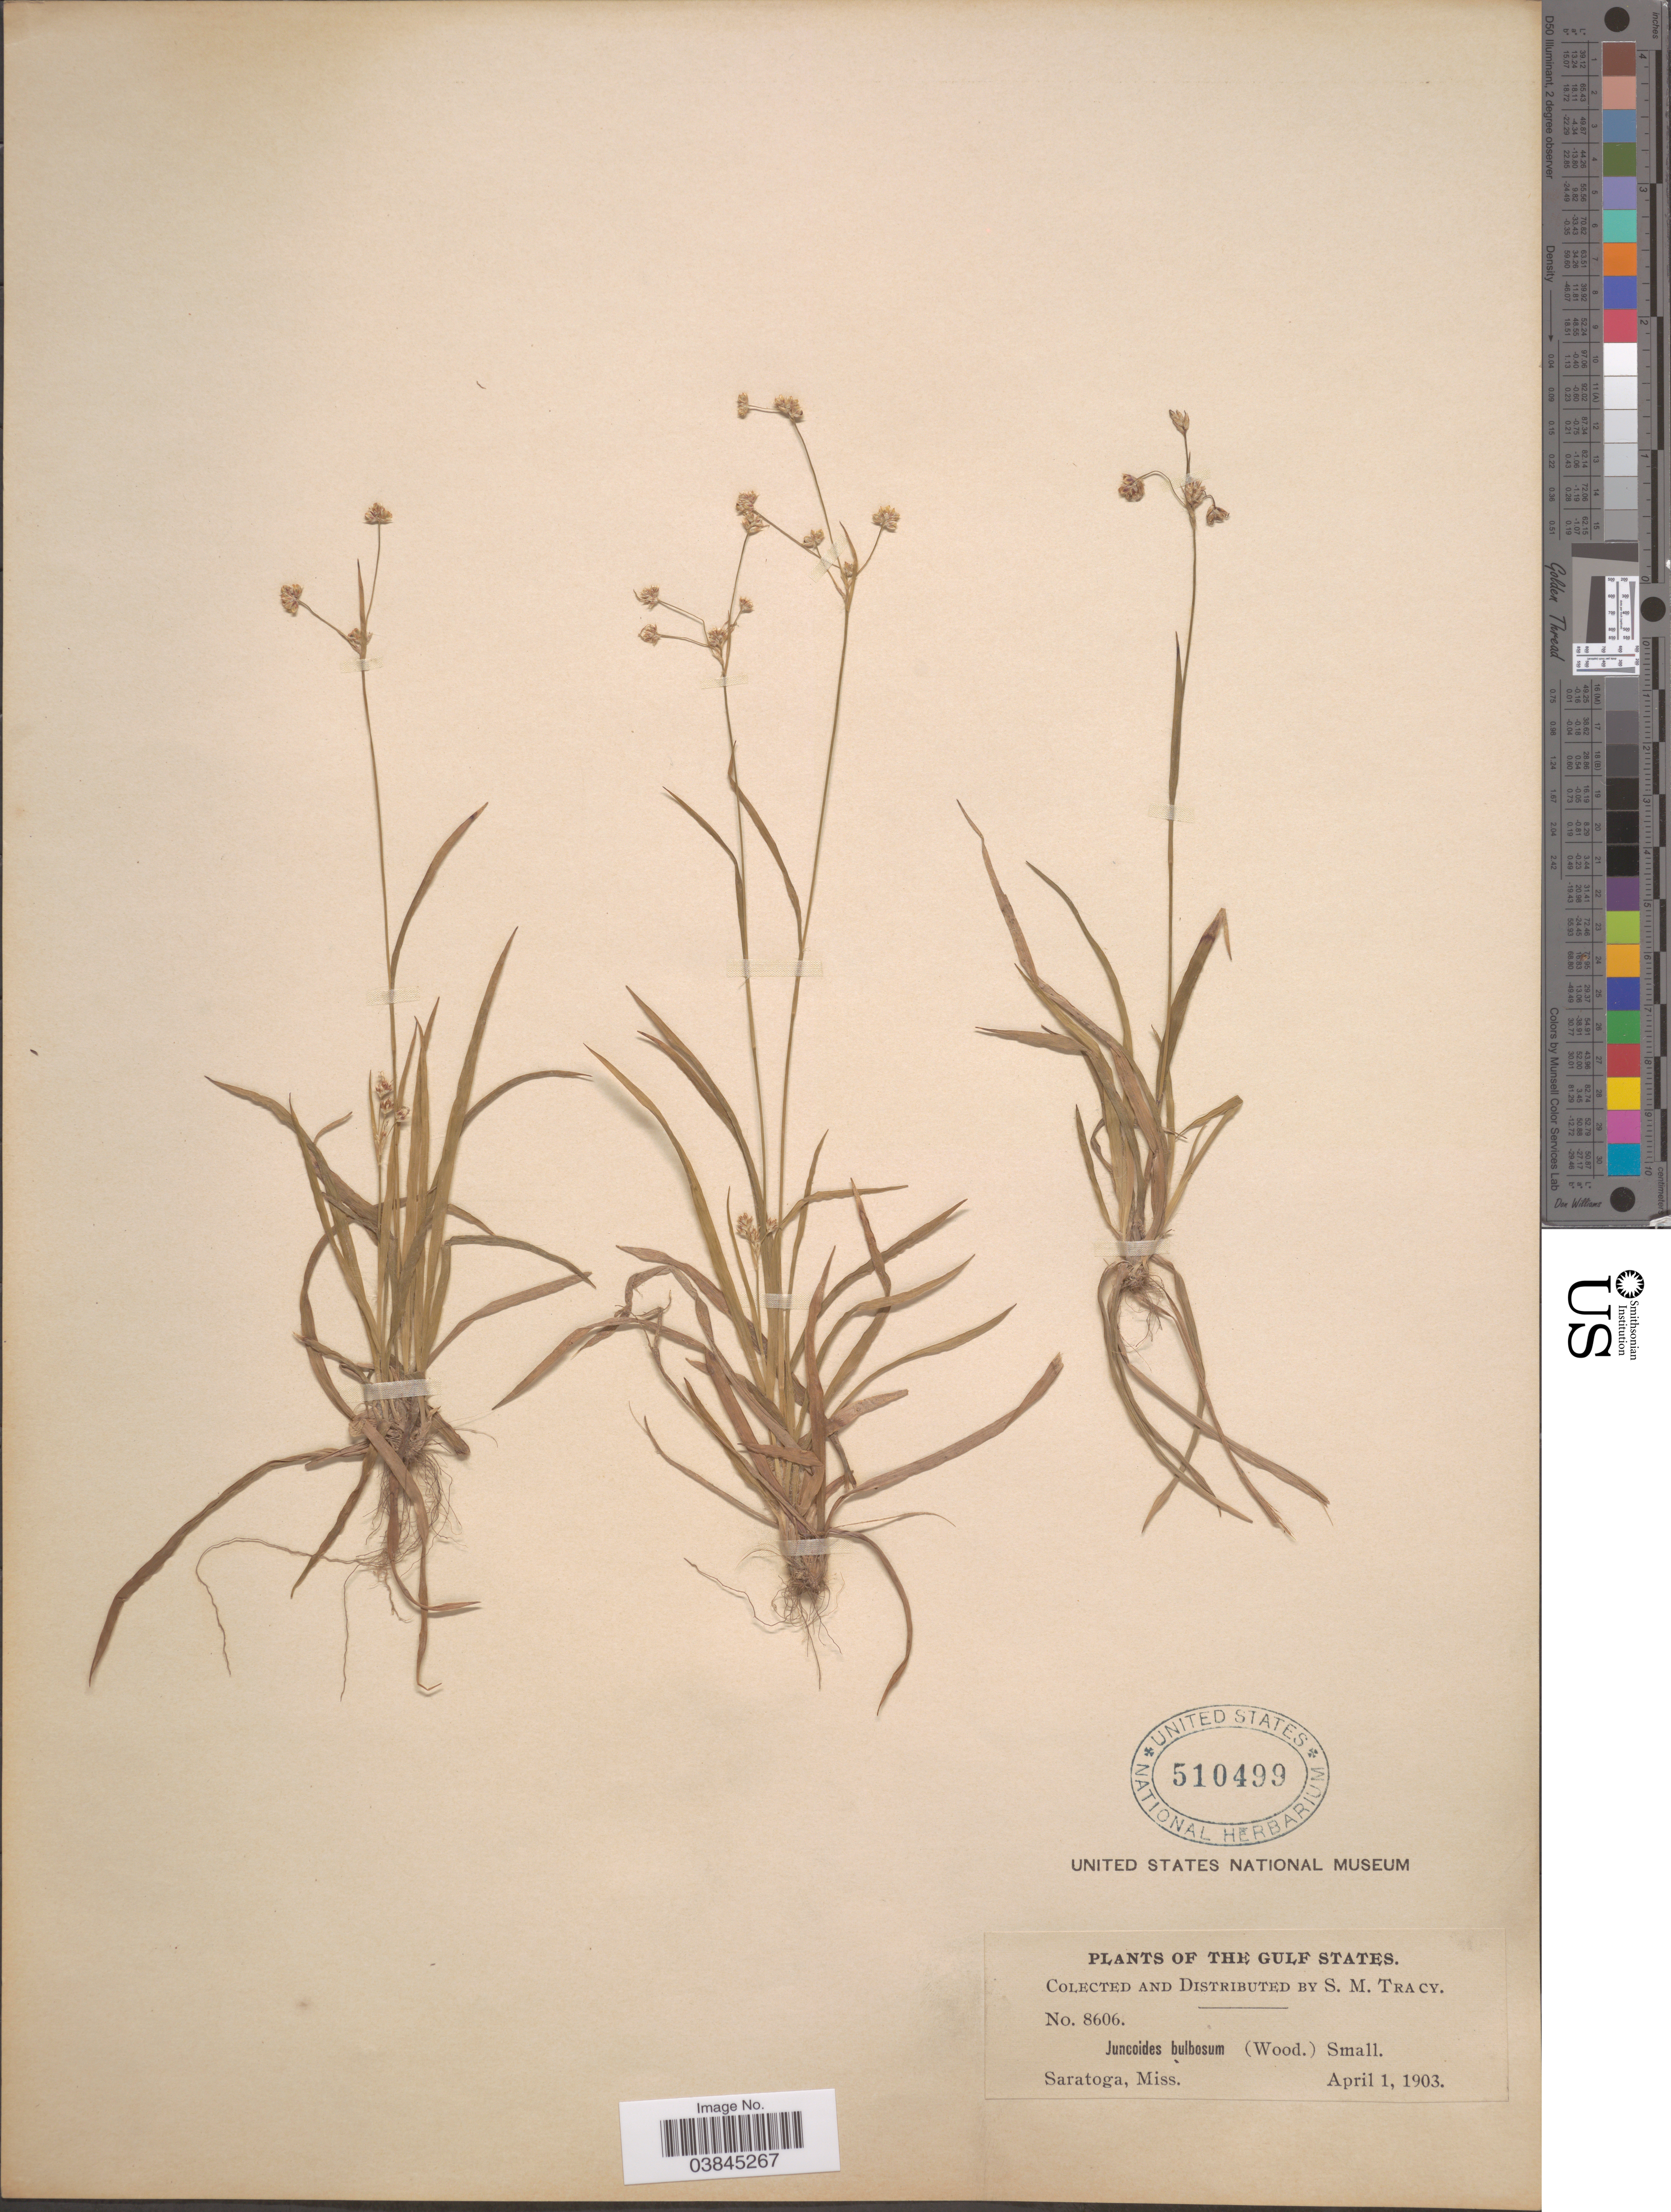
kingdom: Plantae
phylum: Tracheophyta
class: Liliopsida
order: Poales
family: Juncaceae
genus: Luzula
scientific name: Luzula campestris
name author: (L.) DC.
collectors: S. M. Tracy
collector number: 8606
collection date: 1903-04-01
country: United States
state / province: Mississippi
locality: The Gulf States. Saratoga.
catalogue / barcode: US 510499